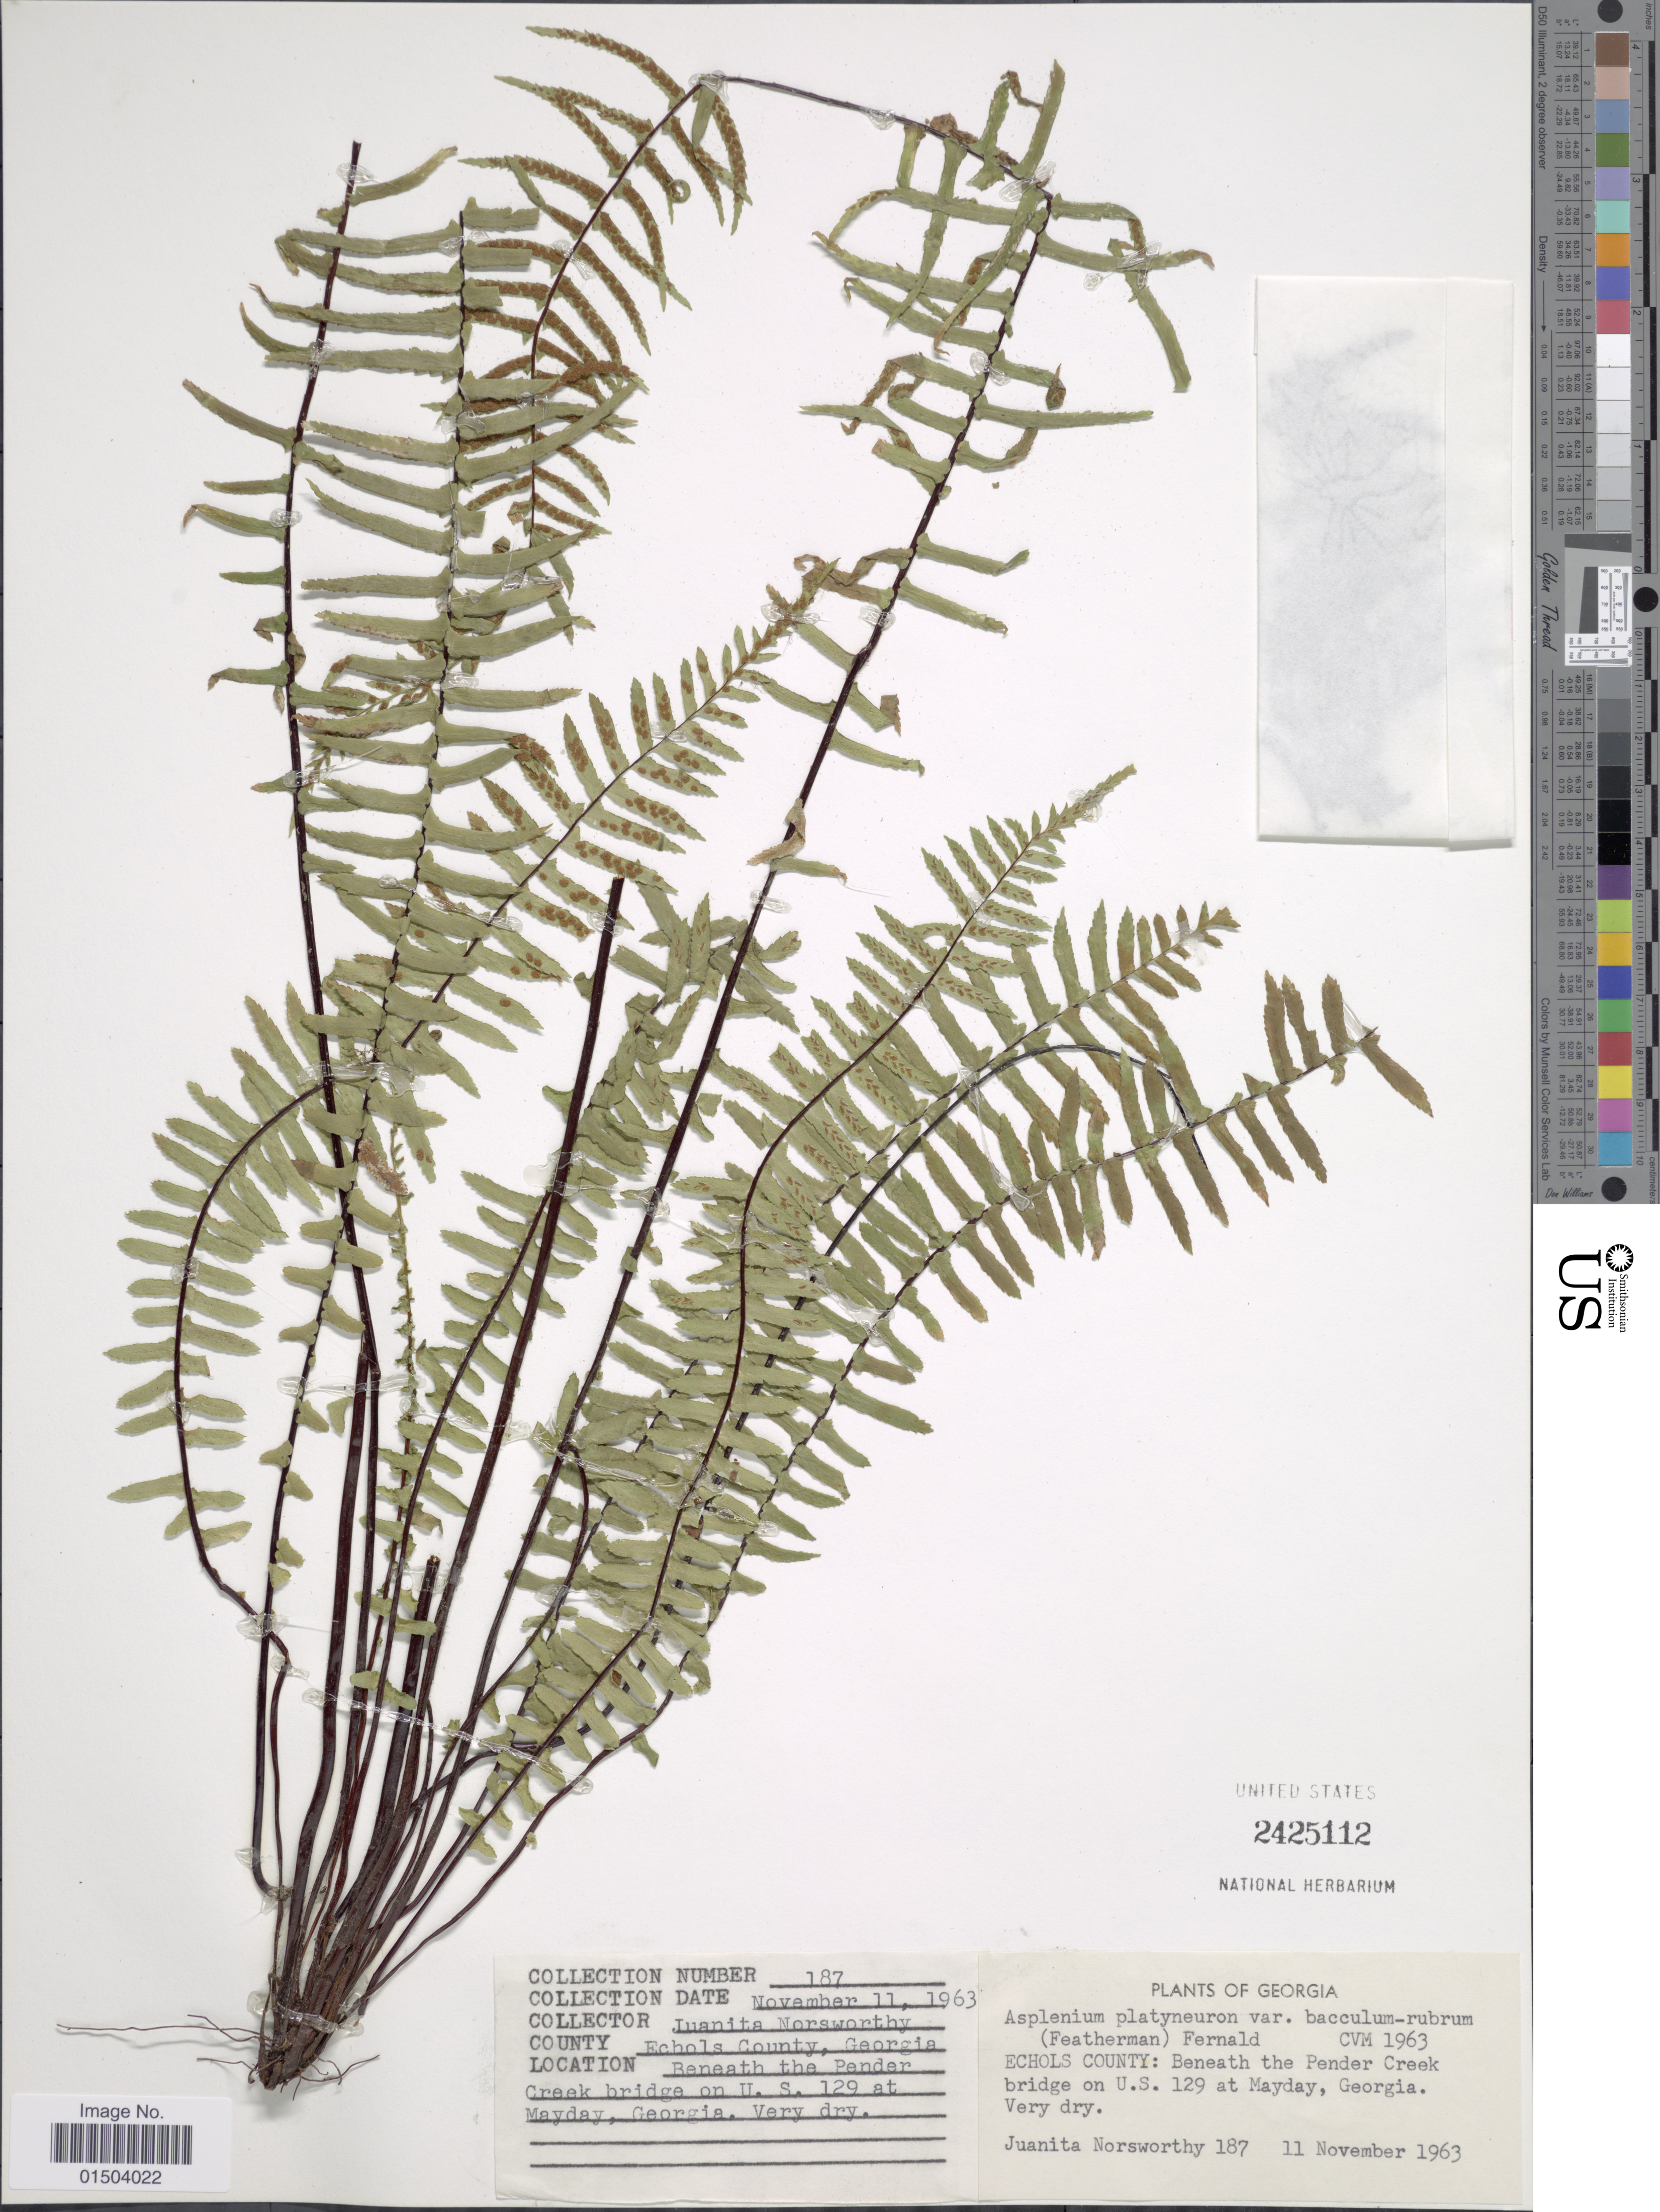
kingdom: Plantae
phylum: Tracheophyta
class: Polypodiopsida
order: Polypodiales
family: Aspleniaceae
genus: Asplenium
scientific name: Asplenium platyneuron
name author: (L.) Britton, Stearns & Poggenb.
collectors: J. Norsworthy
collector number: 187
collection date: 1963-11-11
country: United States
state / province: Georgia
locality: Echols County: Beneath the Pender Creek bridge on U.S. 129 at Mayday.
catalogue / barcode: US 2425112